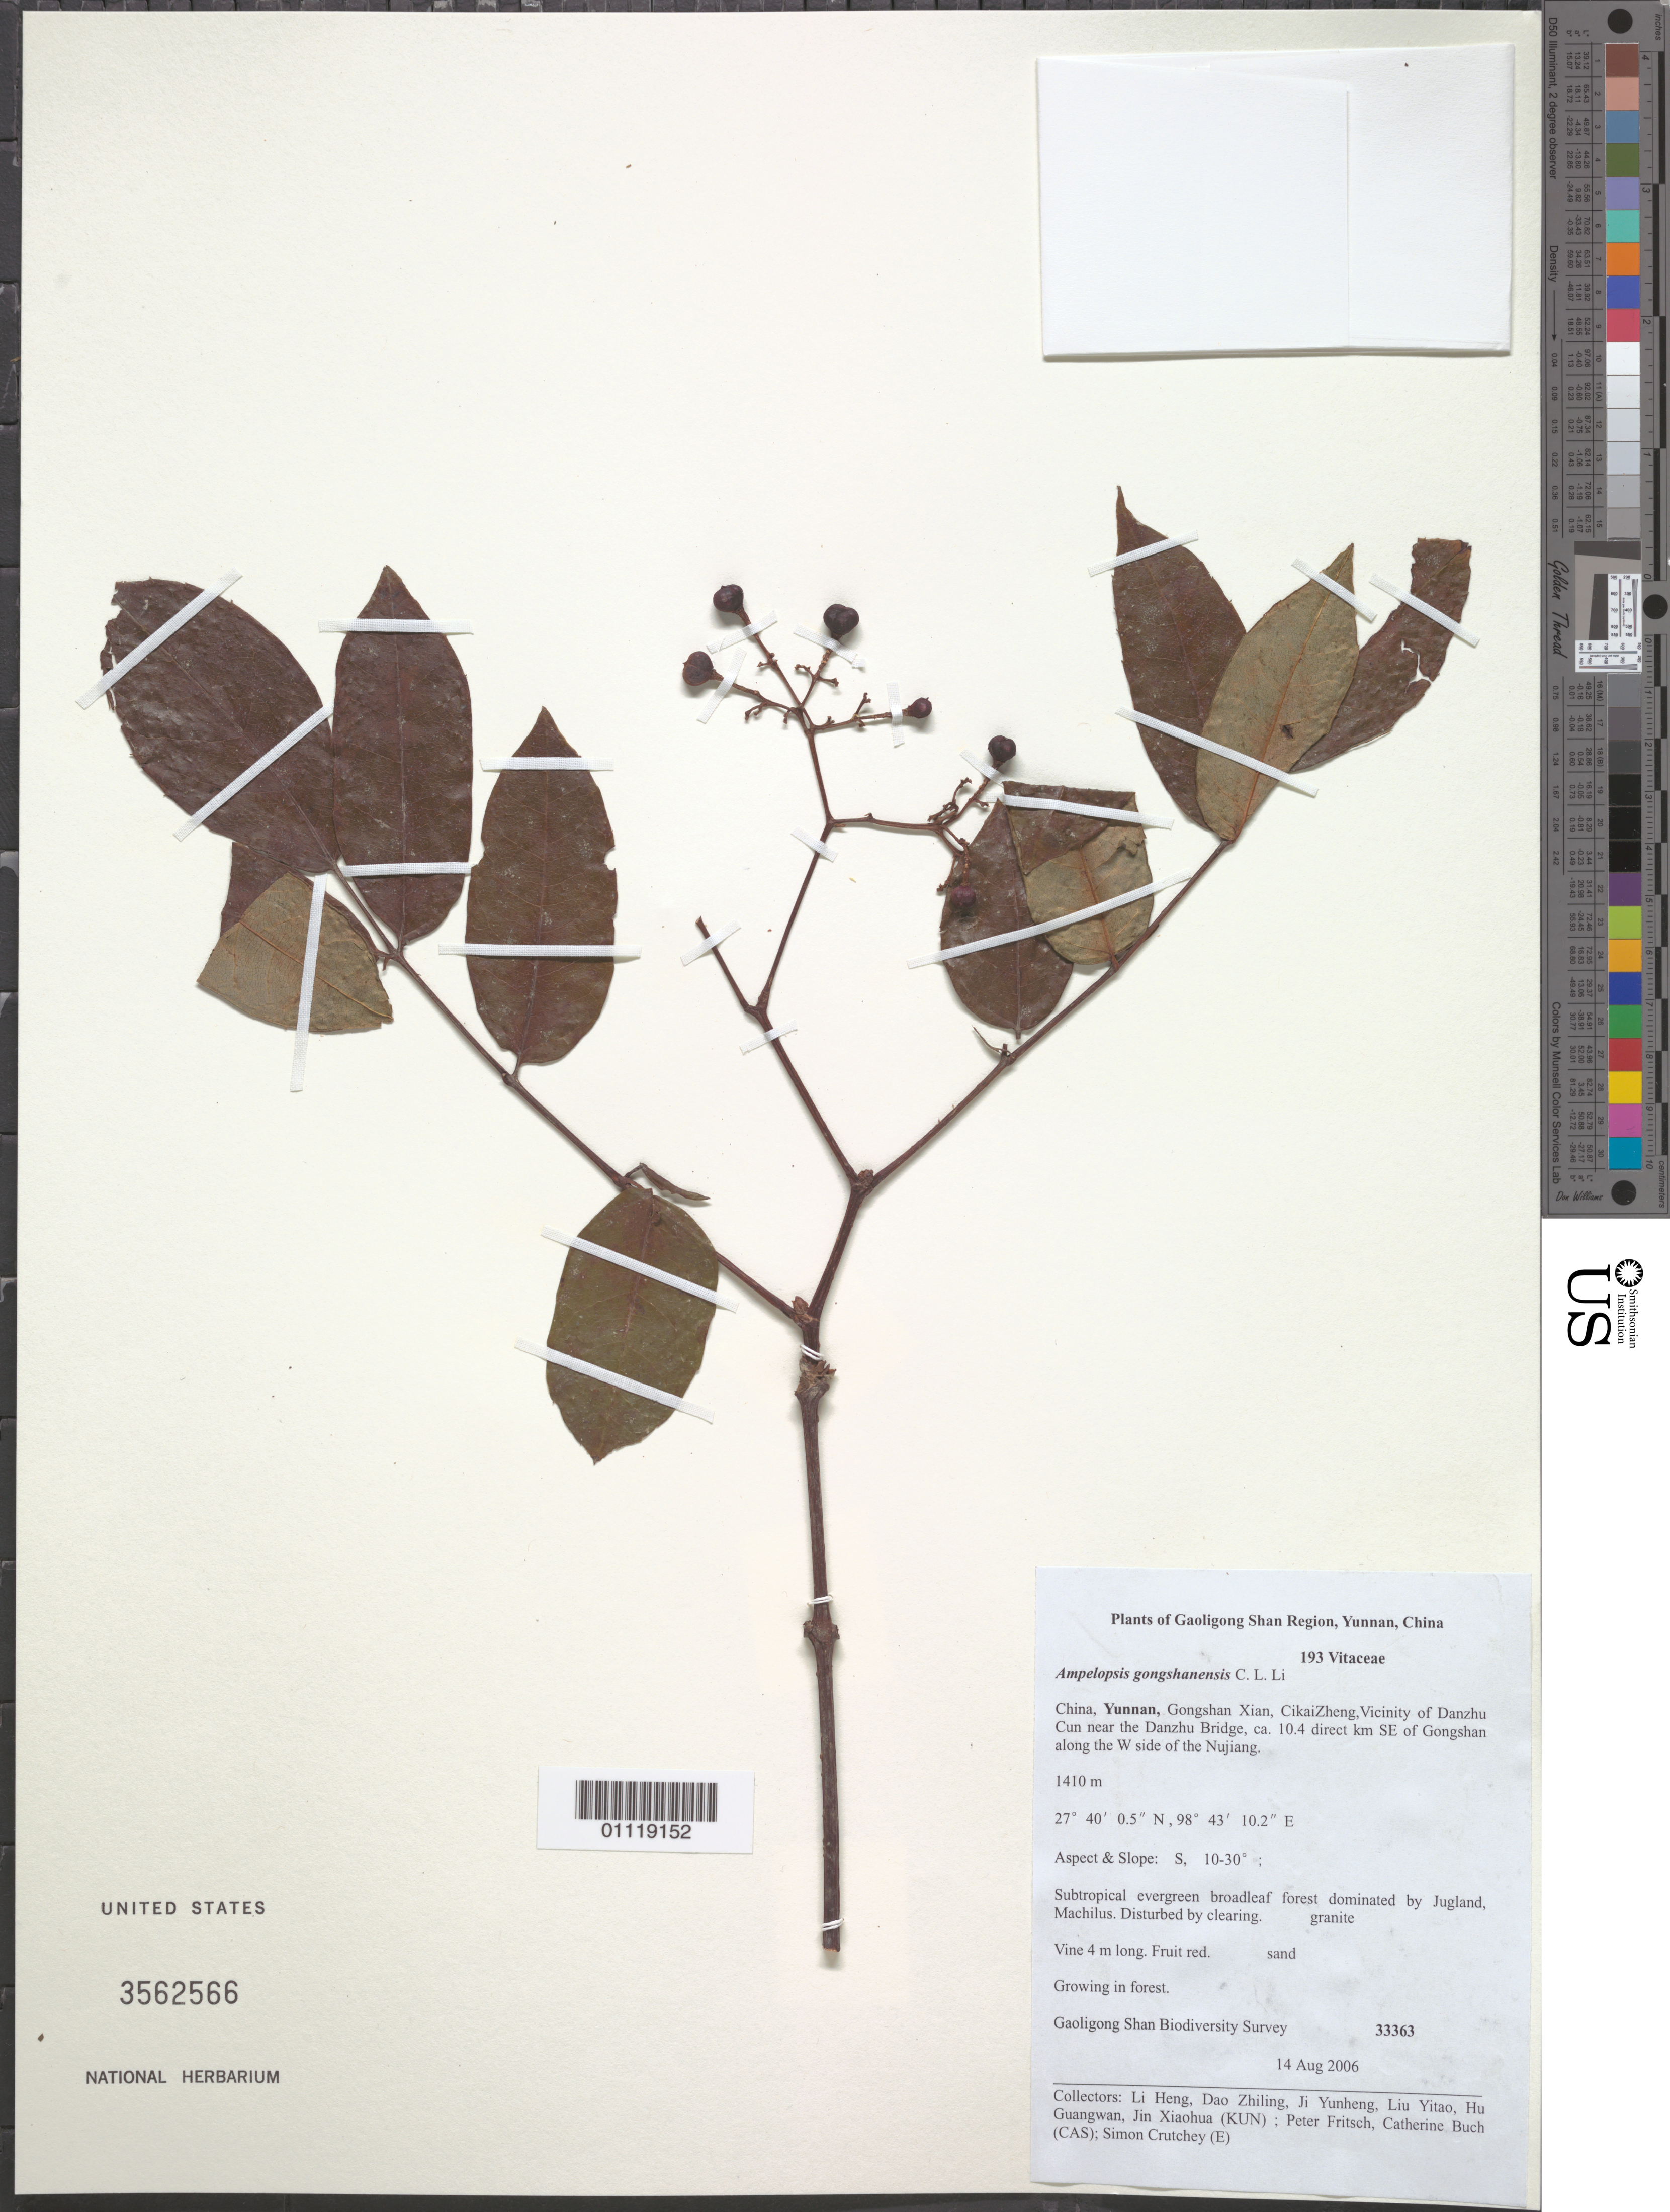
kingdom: Plantae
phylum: Tracheophyta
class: Magnoliopsida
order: Vitales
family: Vitaceae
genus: Ampelopsis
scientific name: Ampelopsis gongshanensis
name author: C.L. Li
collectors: L. Heng, D. Zhiling & J. Yunheng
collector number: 33363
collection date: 2006-08-14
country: China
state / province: Yunnan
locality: Gongshan Xian, CikaiZheng, Vicinity of Danzhu Cun near Danzhu Bridge, ca. 10.4 direct km SE of Gongshan along the W side of the Nujiang.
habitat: Growing in forest.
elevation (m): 1410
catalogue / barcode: US 3562566